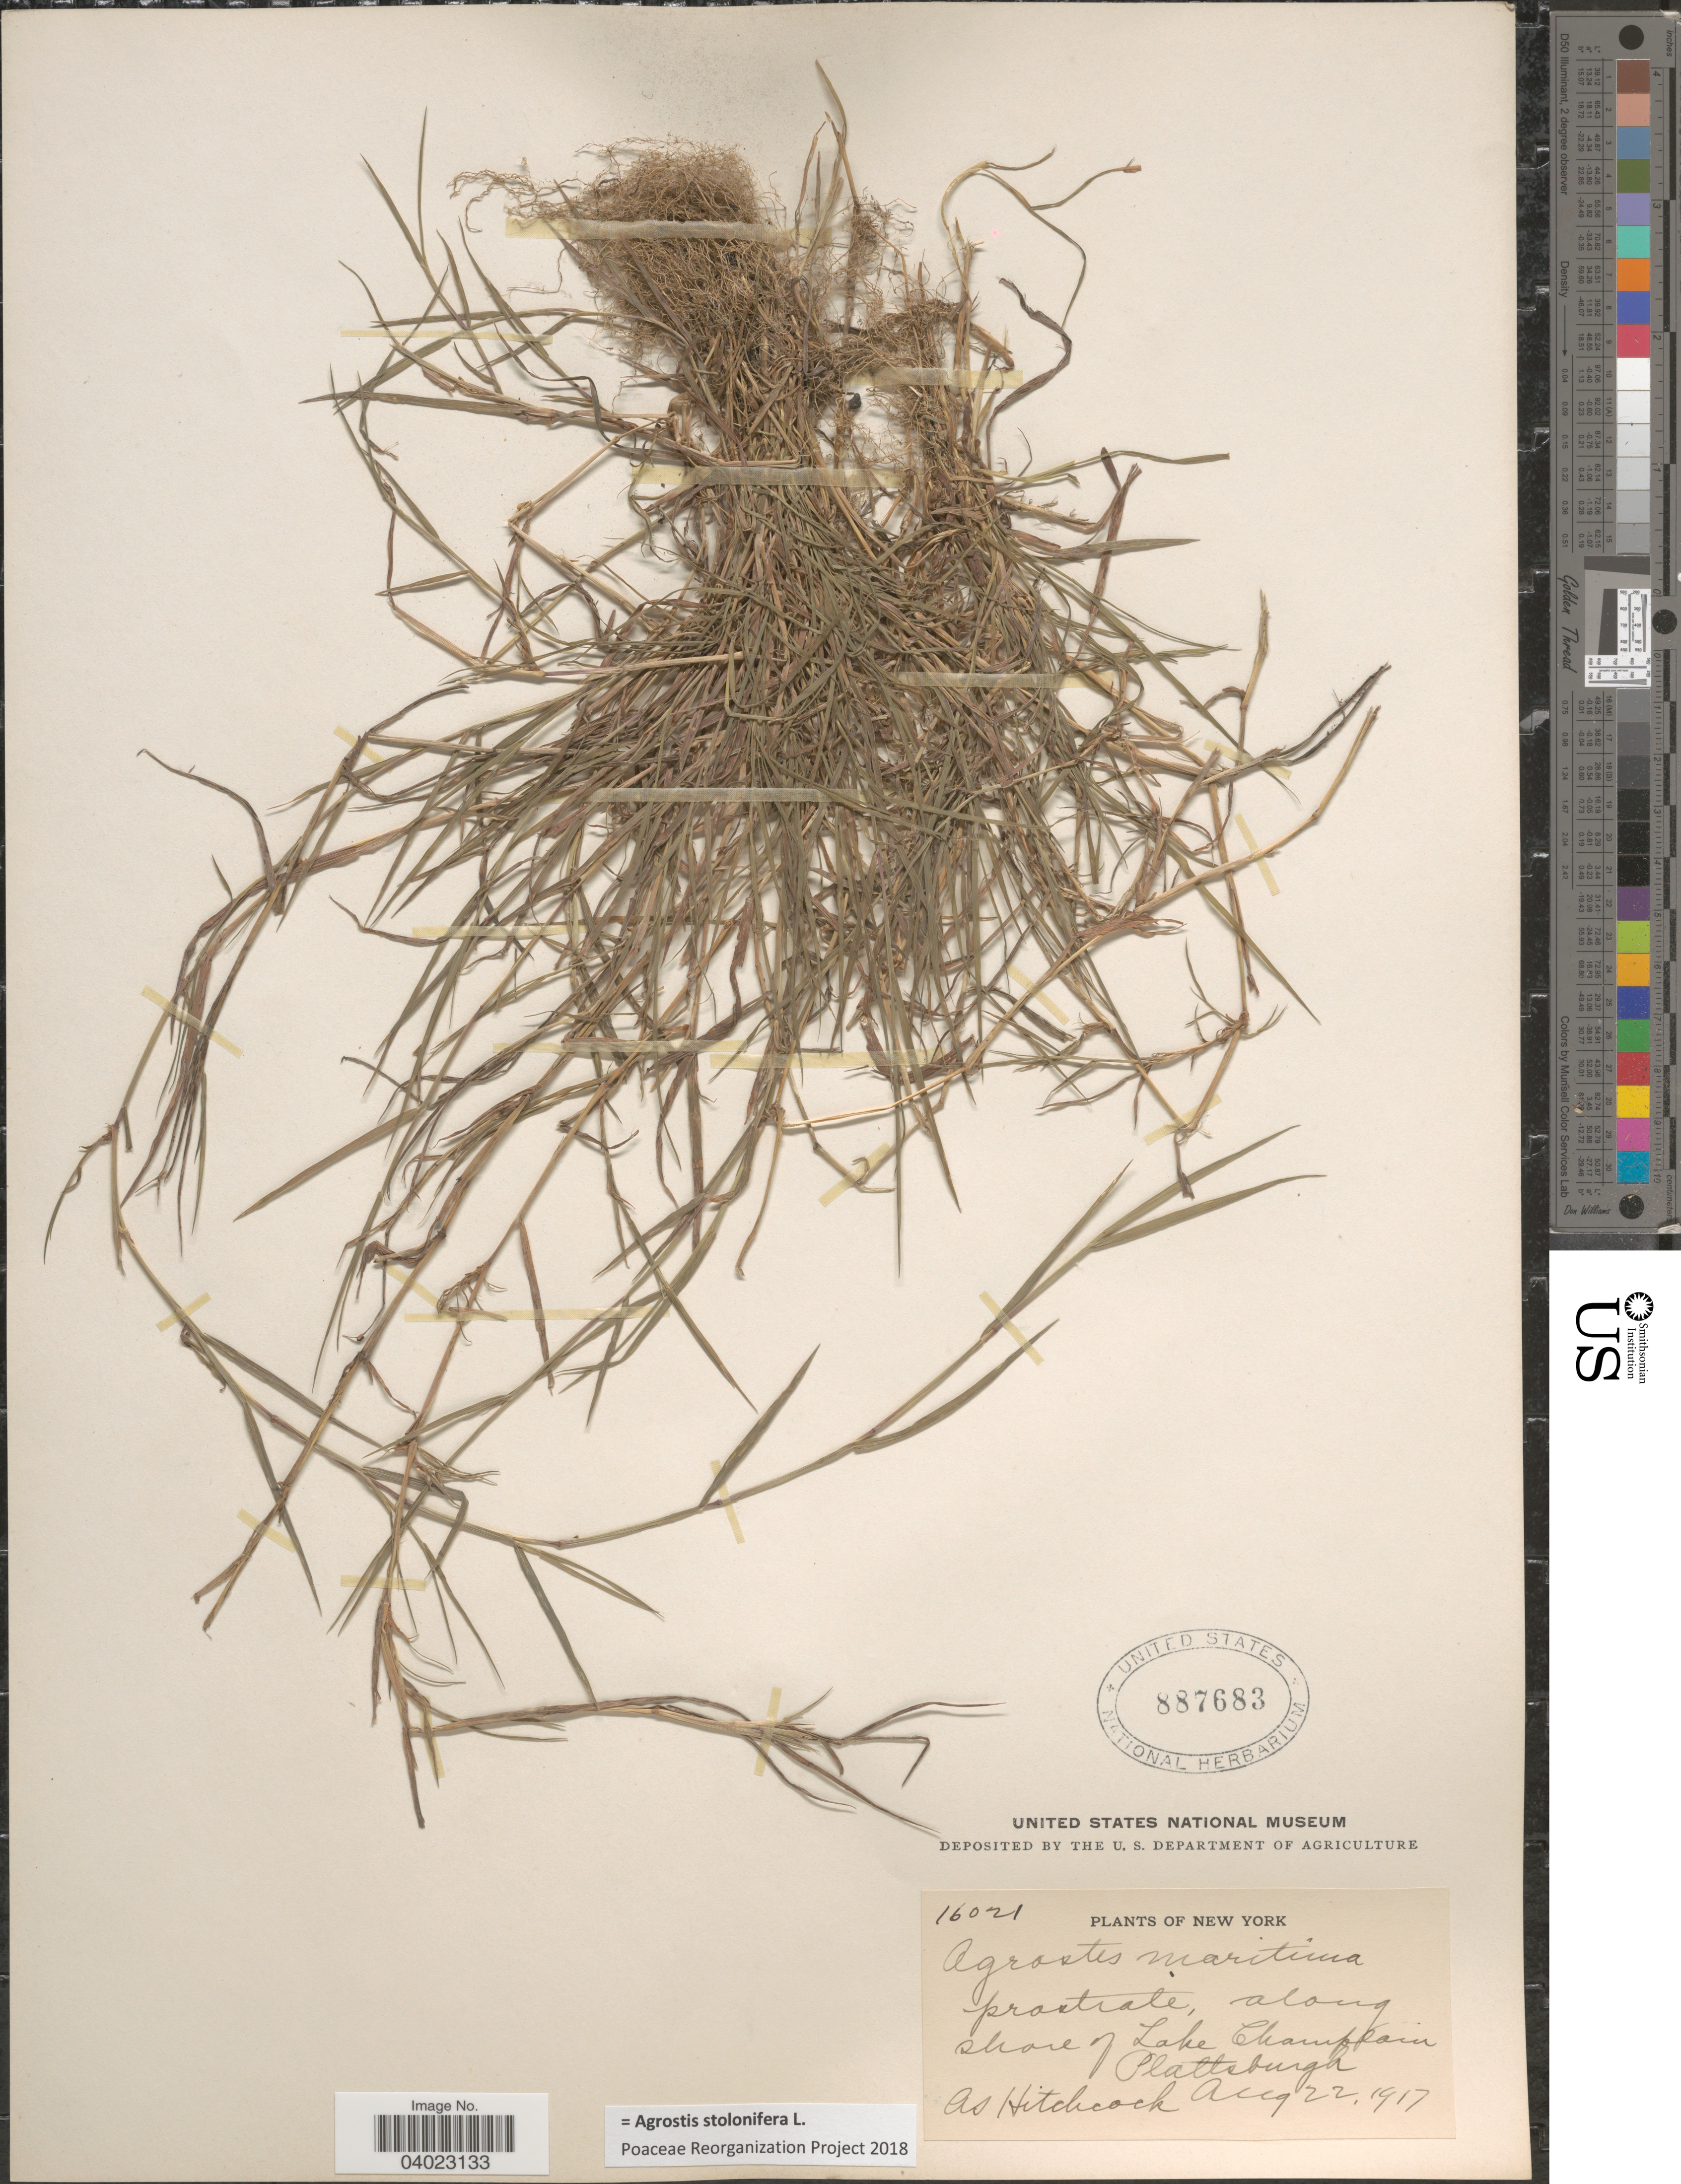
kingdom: Plantae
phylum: Tracheophyta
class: Liliopsida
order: Poales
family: Poaceae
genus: Agrostis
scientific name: Agrostis stolonifera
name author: L.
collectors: A. S. Hitchcock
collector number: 16021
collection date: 1917-08-22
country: United States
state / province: New York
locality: Prostrate, along shore of Lake Champlain. Plattsburgh.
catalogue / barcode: US 887683